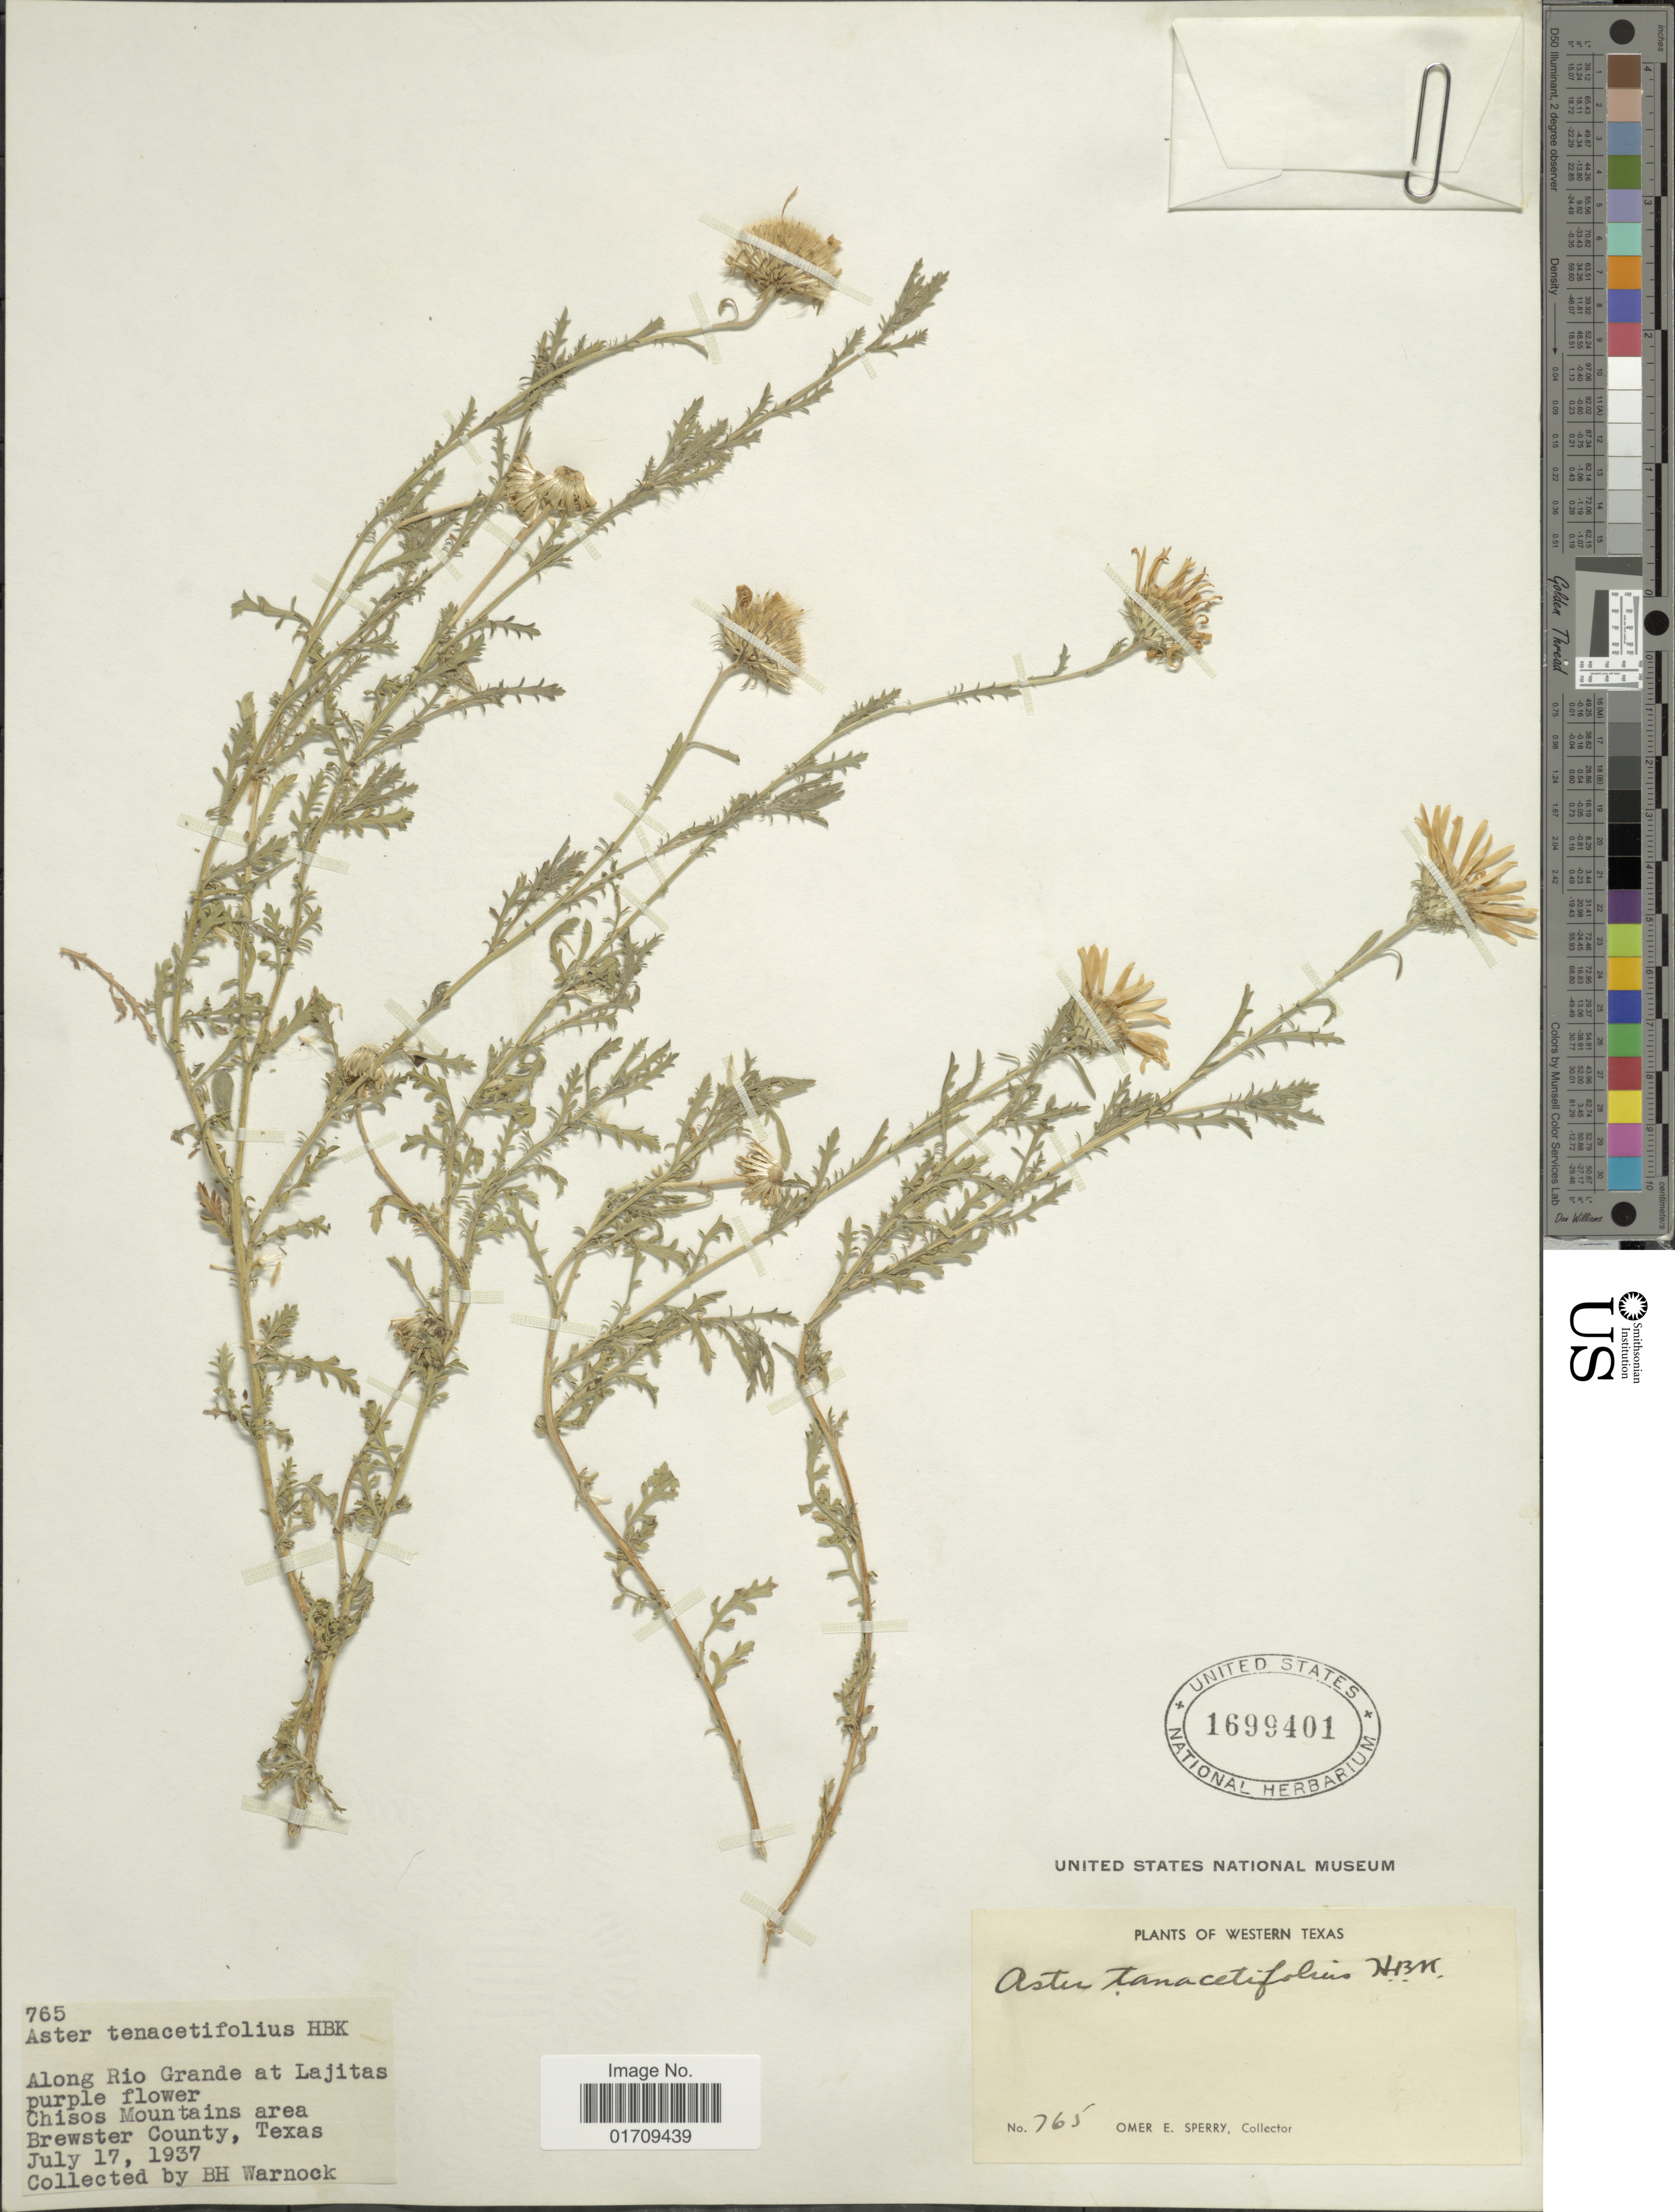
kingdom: Plantae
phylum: Tracheophyta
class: Magnoliopsida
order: Asterales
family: Asteraceae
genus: Machaeranthera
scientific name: Machaeranthera tanacetifolia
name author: (Kunth) Nees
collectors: O. E. Sperry & B. H. Warnock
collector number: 765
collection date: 1937-07-17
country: United States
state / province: Texas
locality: Western Texas, along Rio Grande at Lajitas, Chisos Mountains area, Brewster County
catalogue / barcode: US 1699401